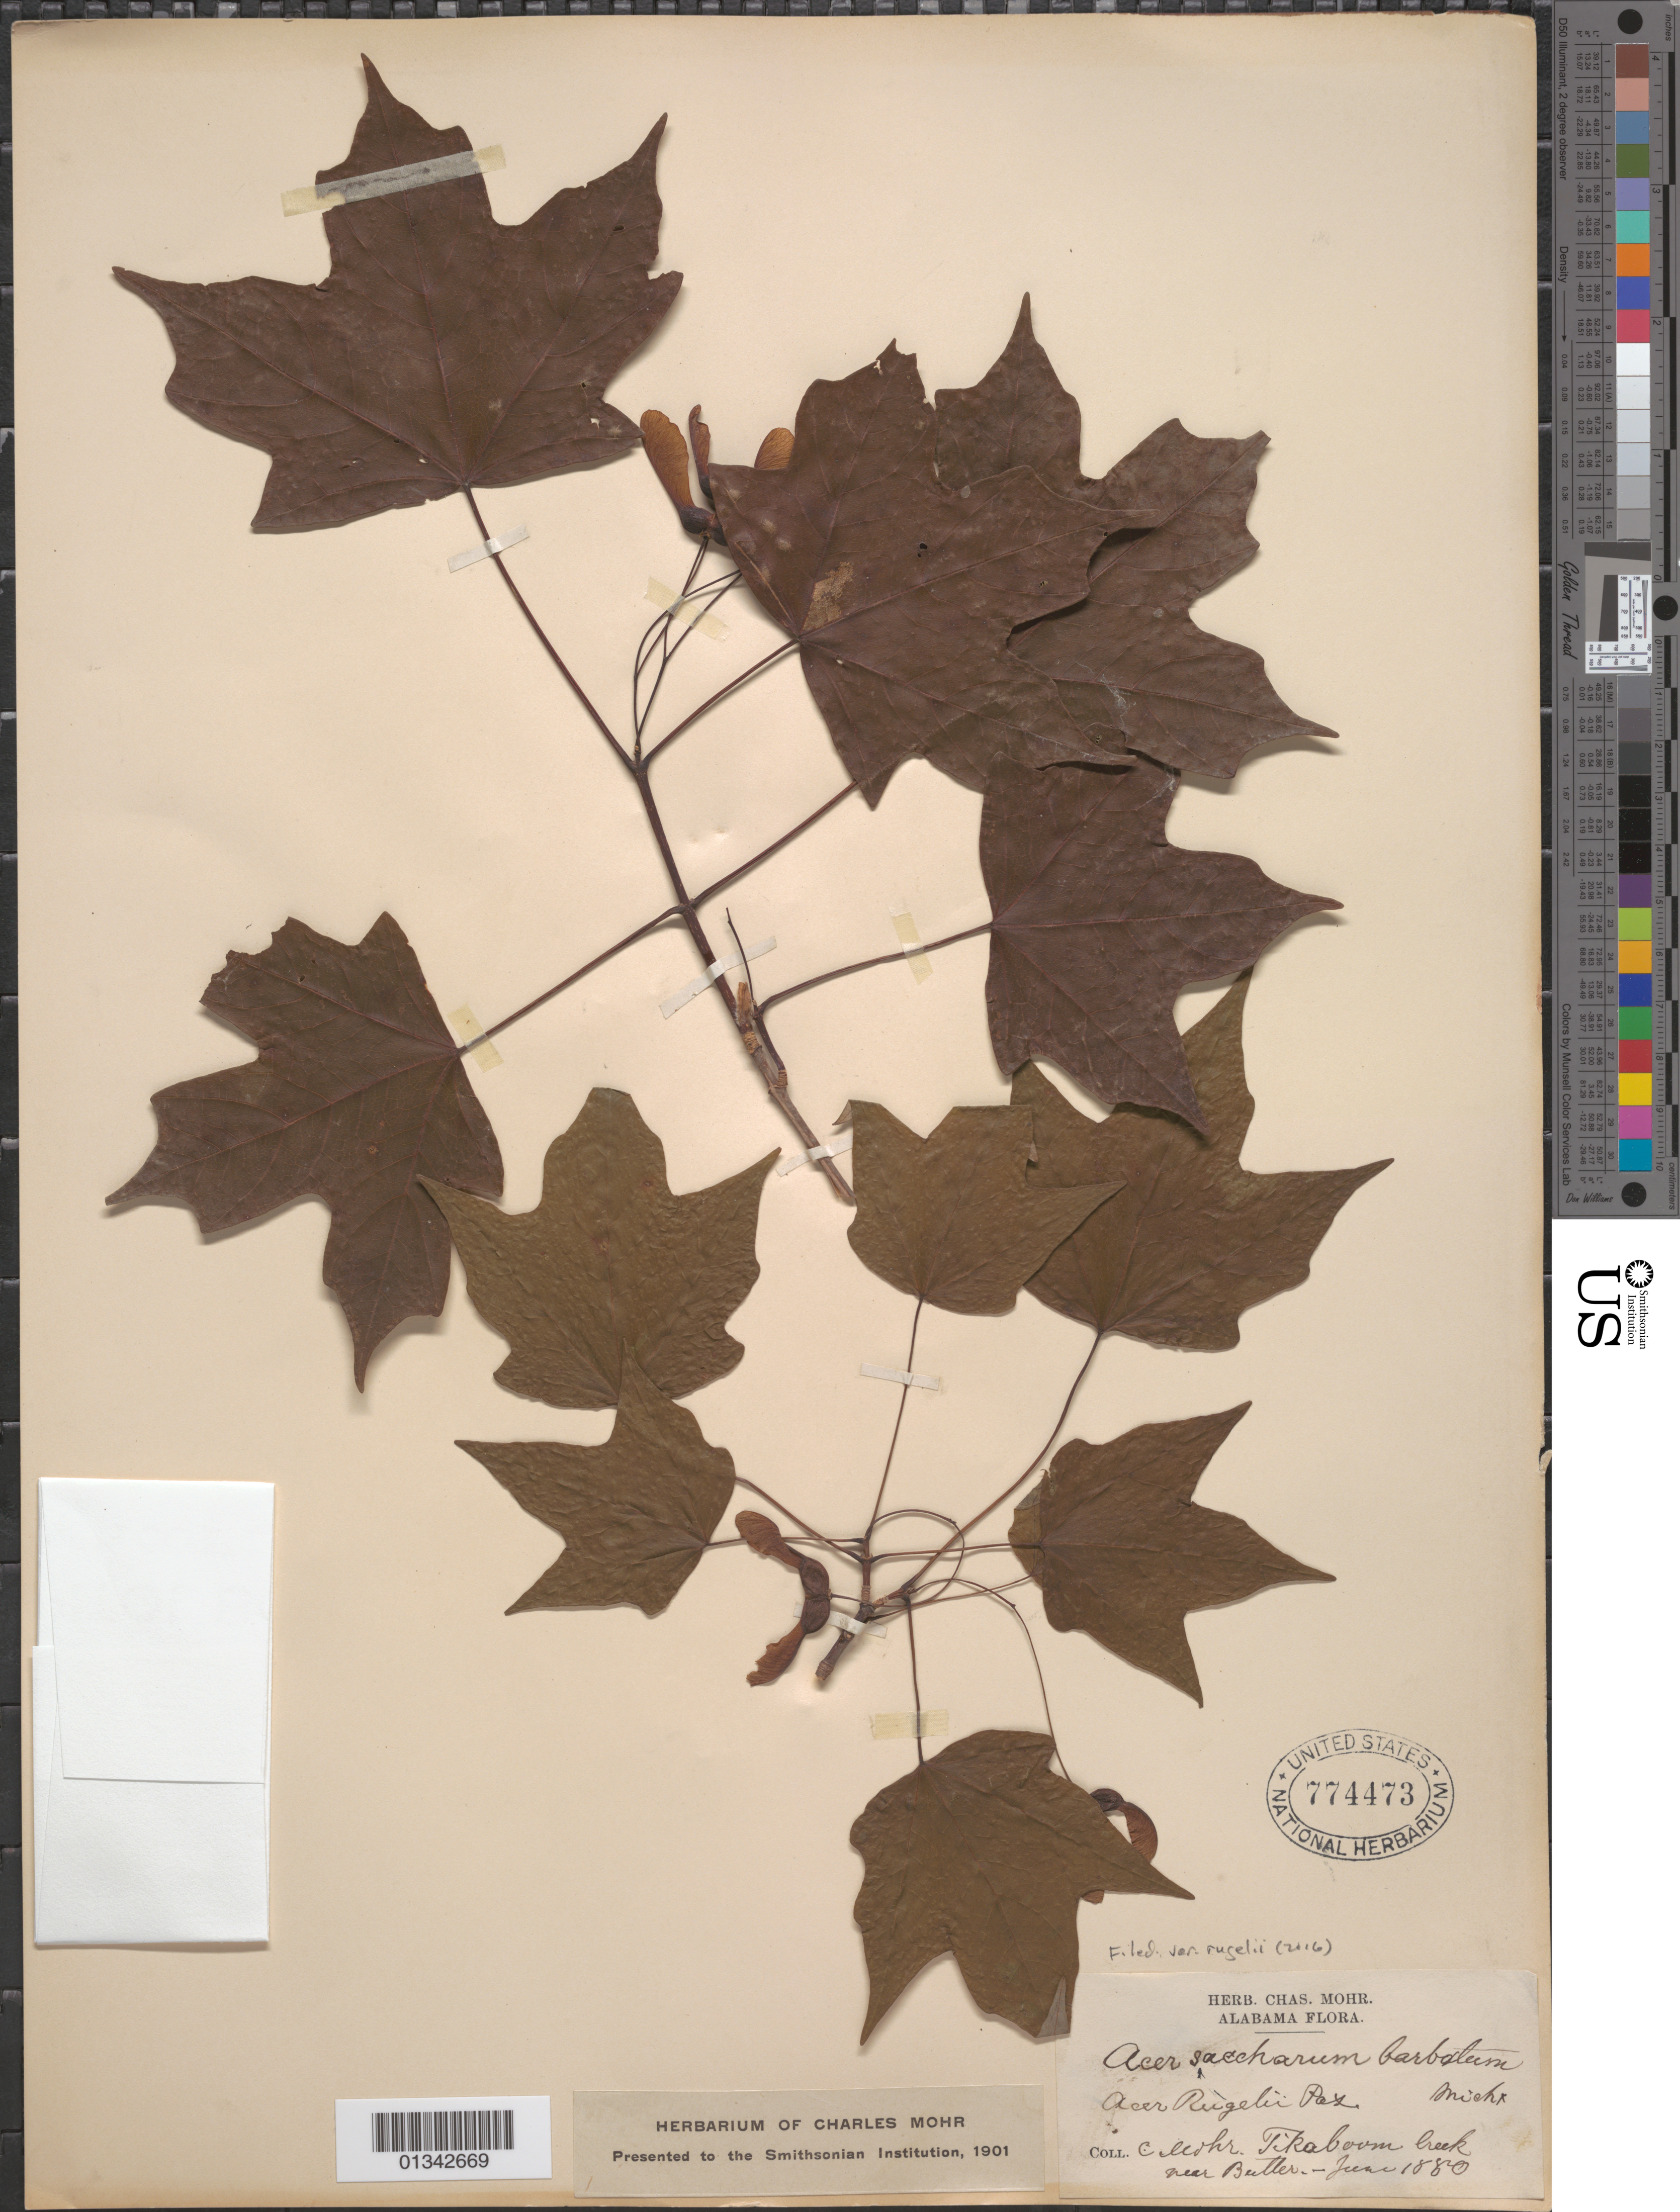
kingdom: Plantae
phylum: Tracheophyta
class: Magnoliopsida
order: Sapindales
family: Sapindaceae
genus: Acer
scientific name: Acer saccharum var. rugelii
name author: (Pax) Rehder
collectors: C. T. Mohr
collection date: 1880-06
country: United States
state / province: Alabama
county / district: Choctaw County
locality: Tikaboom Creek, near Butler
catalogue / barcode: US 774473